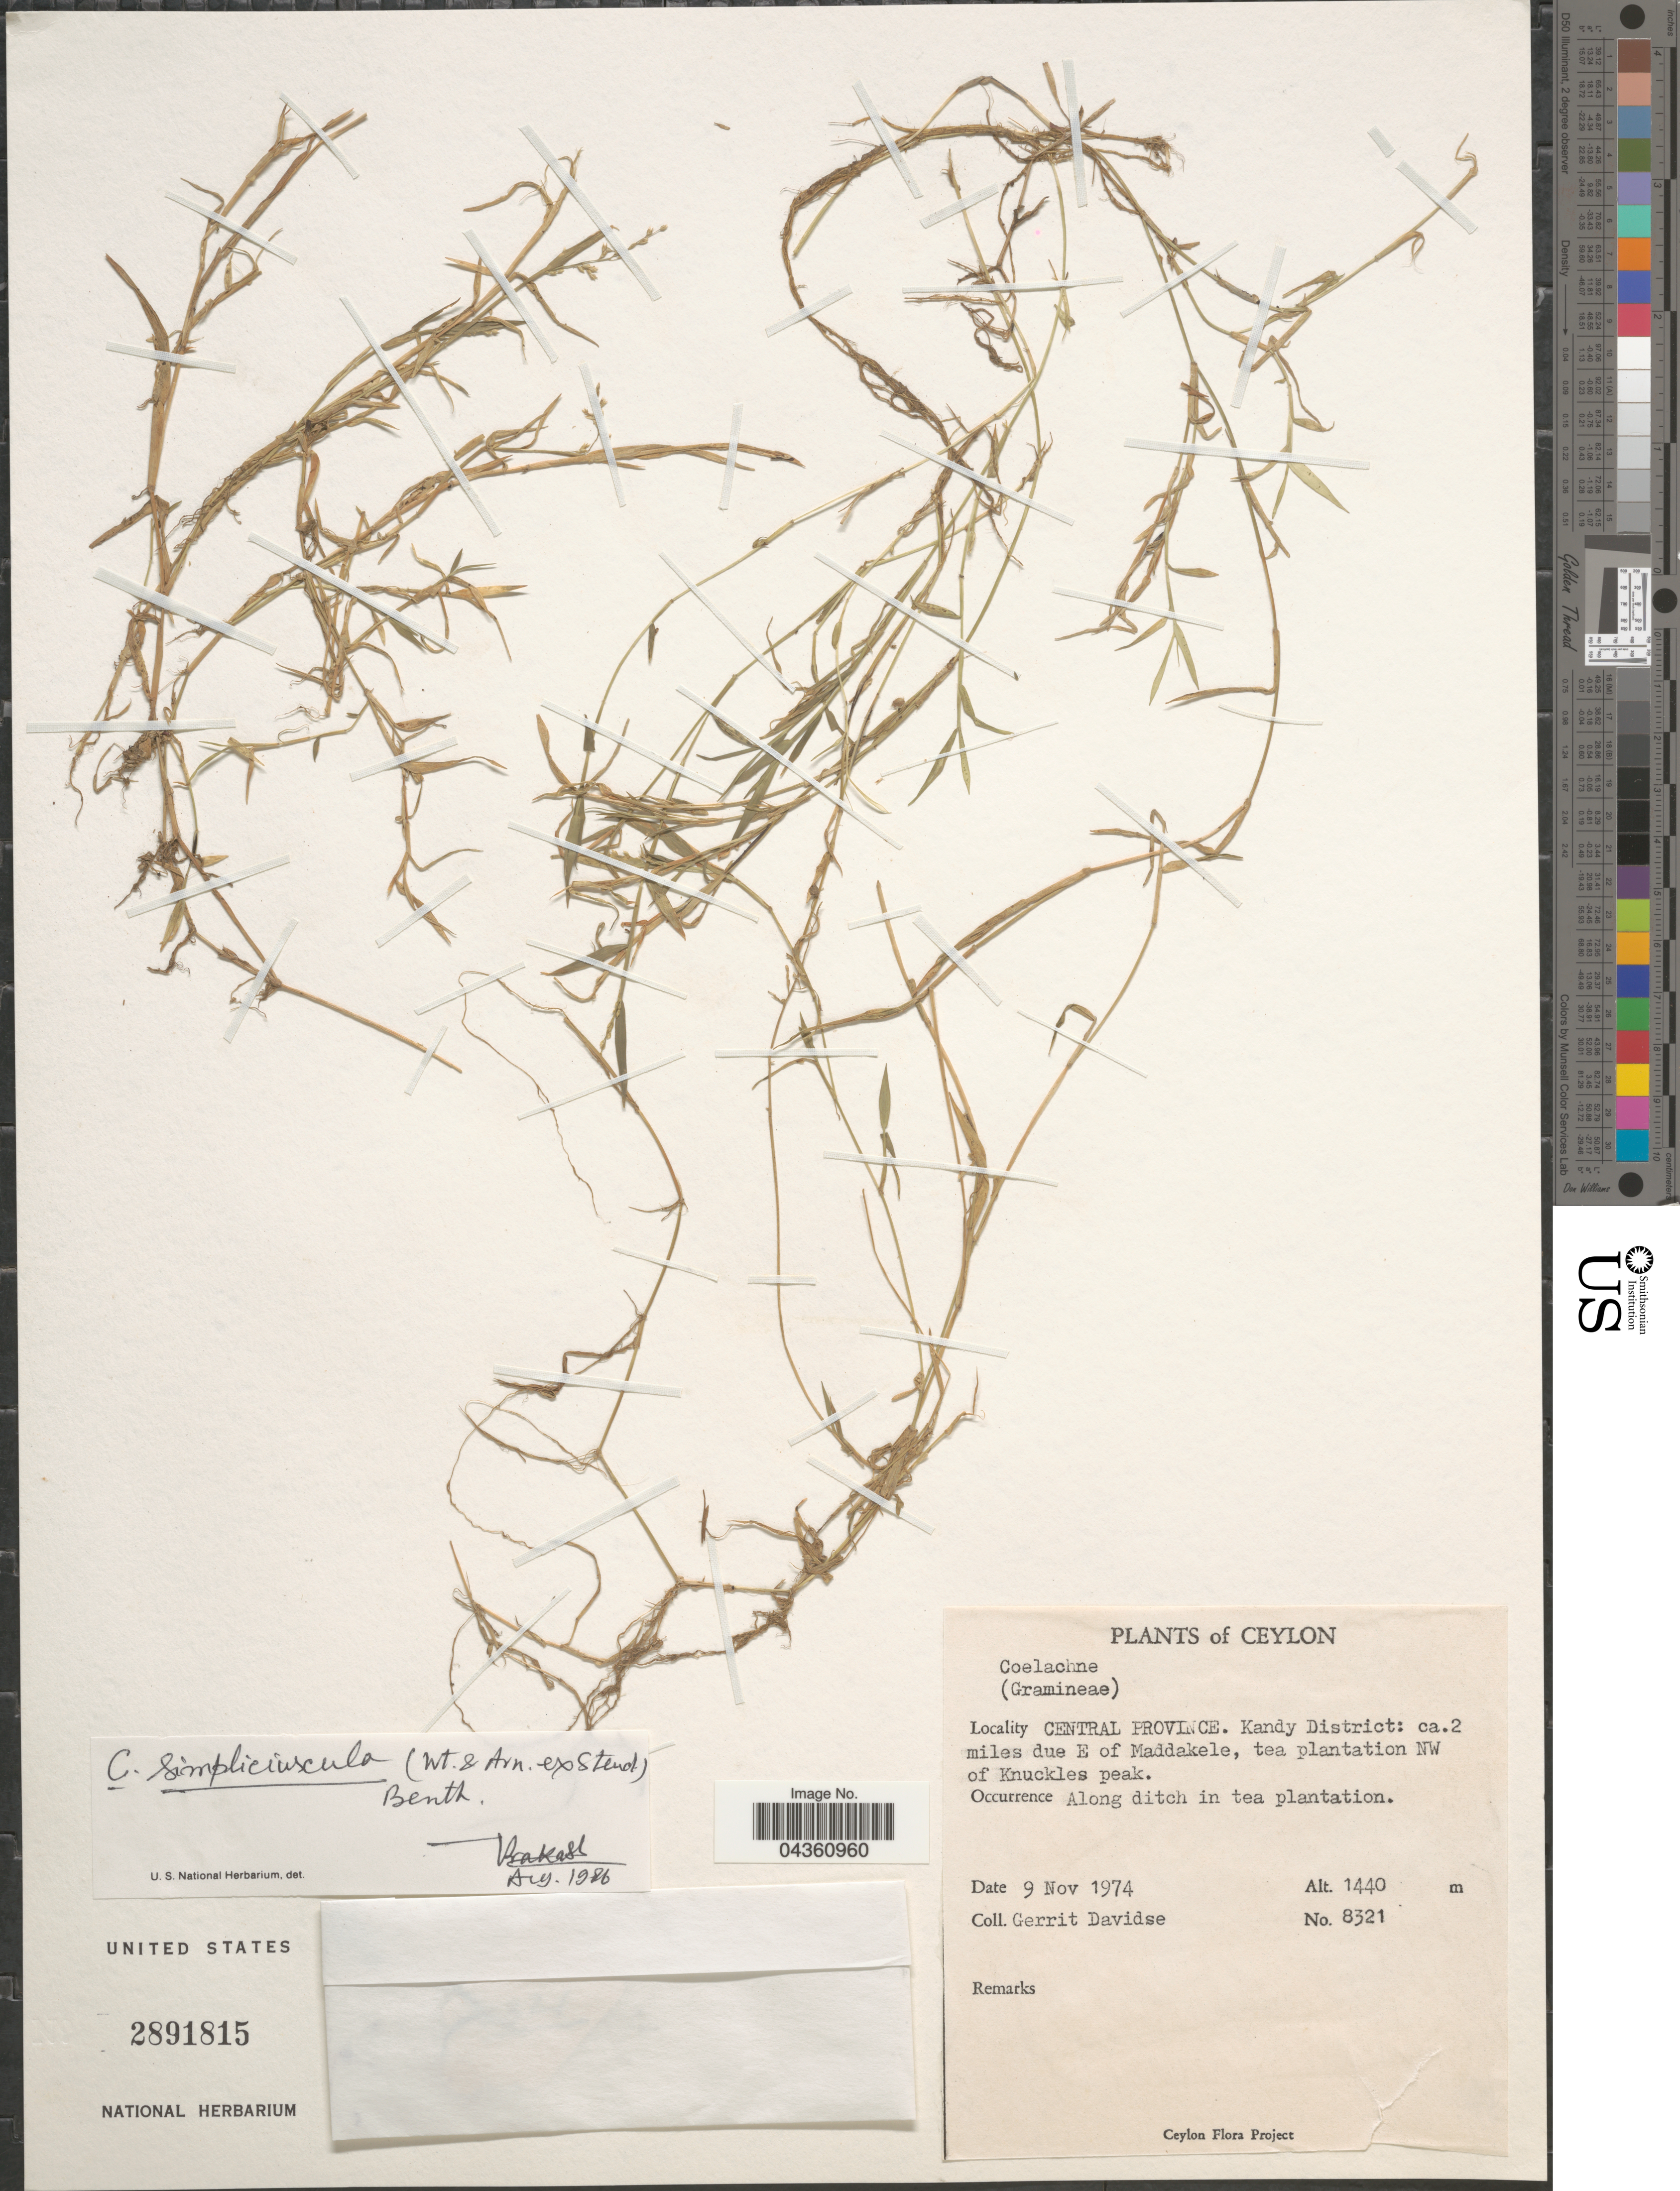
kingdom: Plantae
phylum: Tracheophyta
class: Liliopsida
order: Poales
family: Poaceae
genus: Coelachne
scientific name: Coelachne simpliciuscula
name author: (Wight & Arn. ex Steud.) Munro ex Benth.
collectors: G. Davidse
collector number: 8321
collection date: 1974-11-09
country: Sri Lanka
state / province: Central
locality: Ceylon. Kandy District: ca.2 miles due E of Maddakele, tea plantation NW of Knuckles peak. Along ditch in tea plantation.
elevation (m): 1440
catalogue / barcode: US 2891815